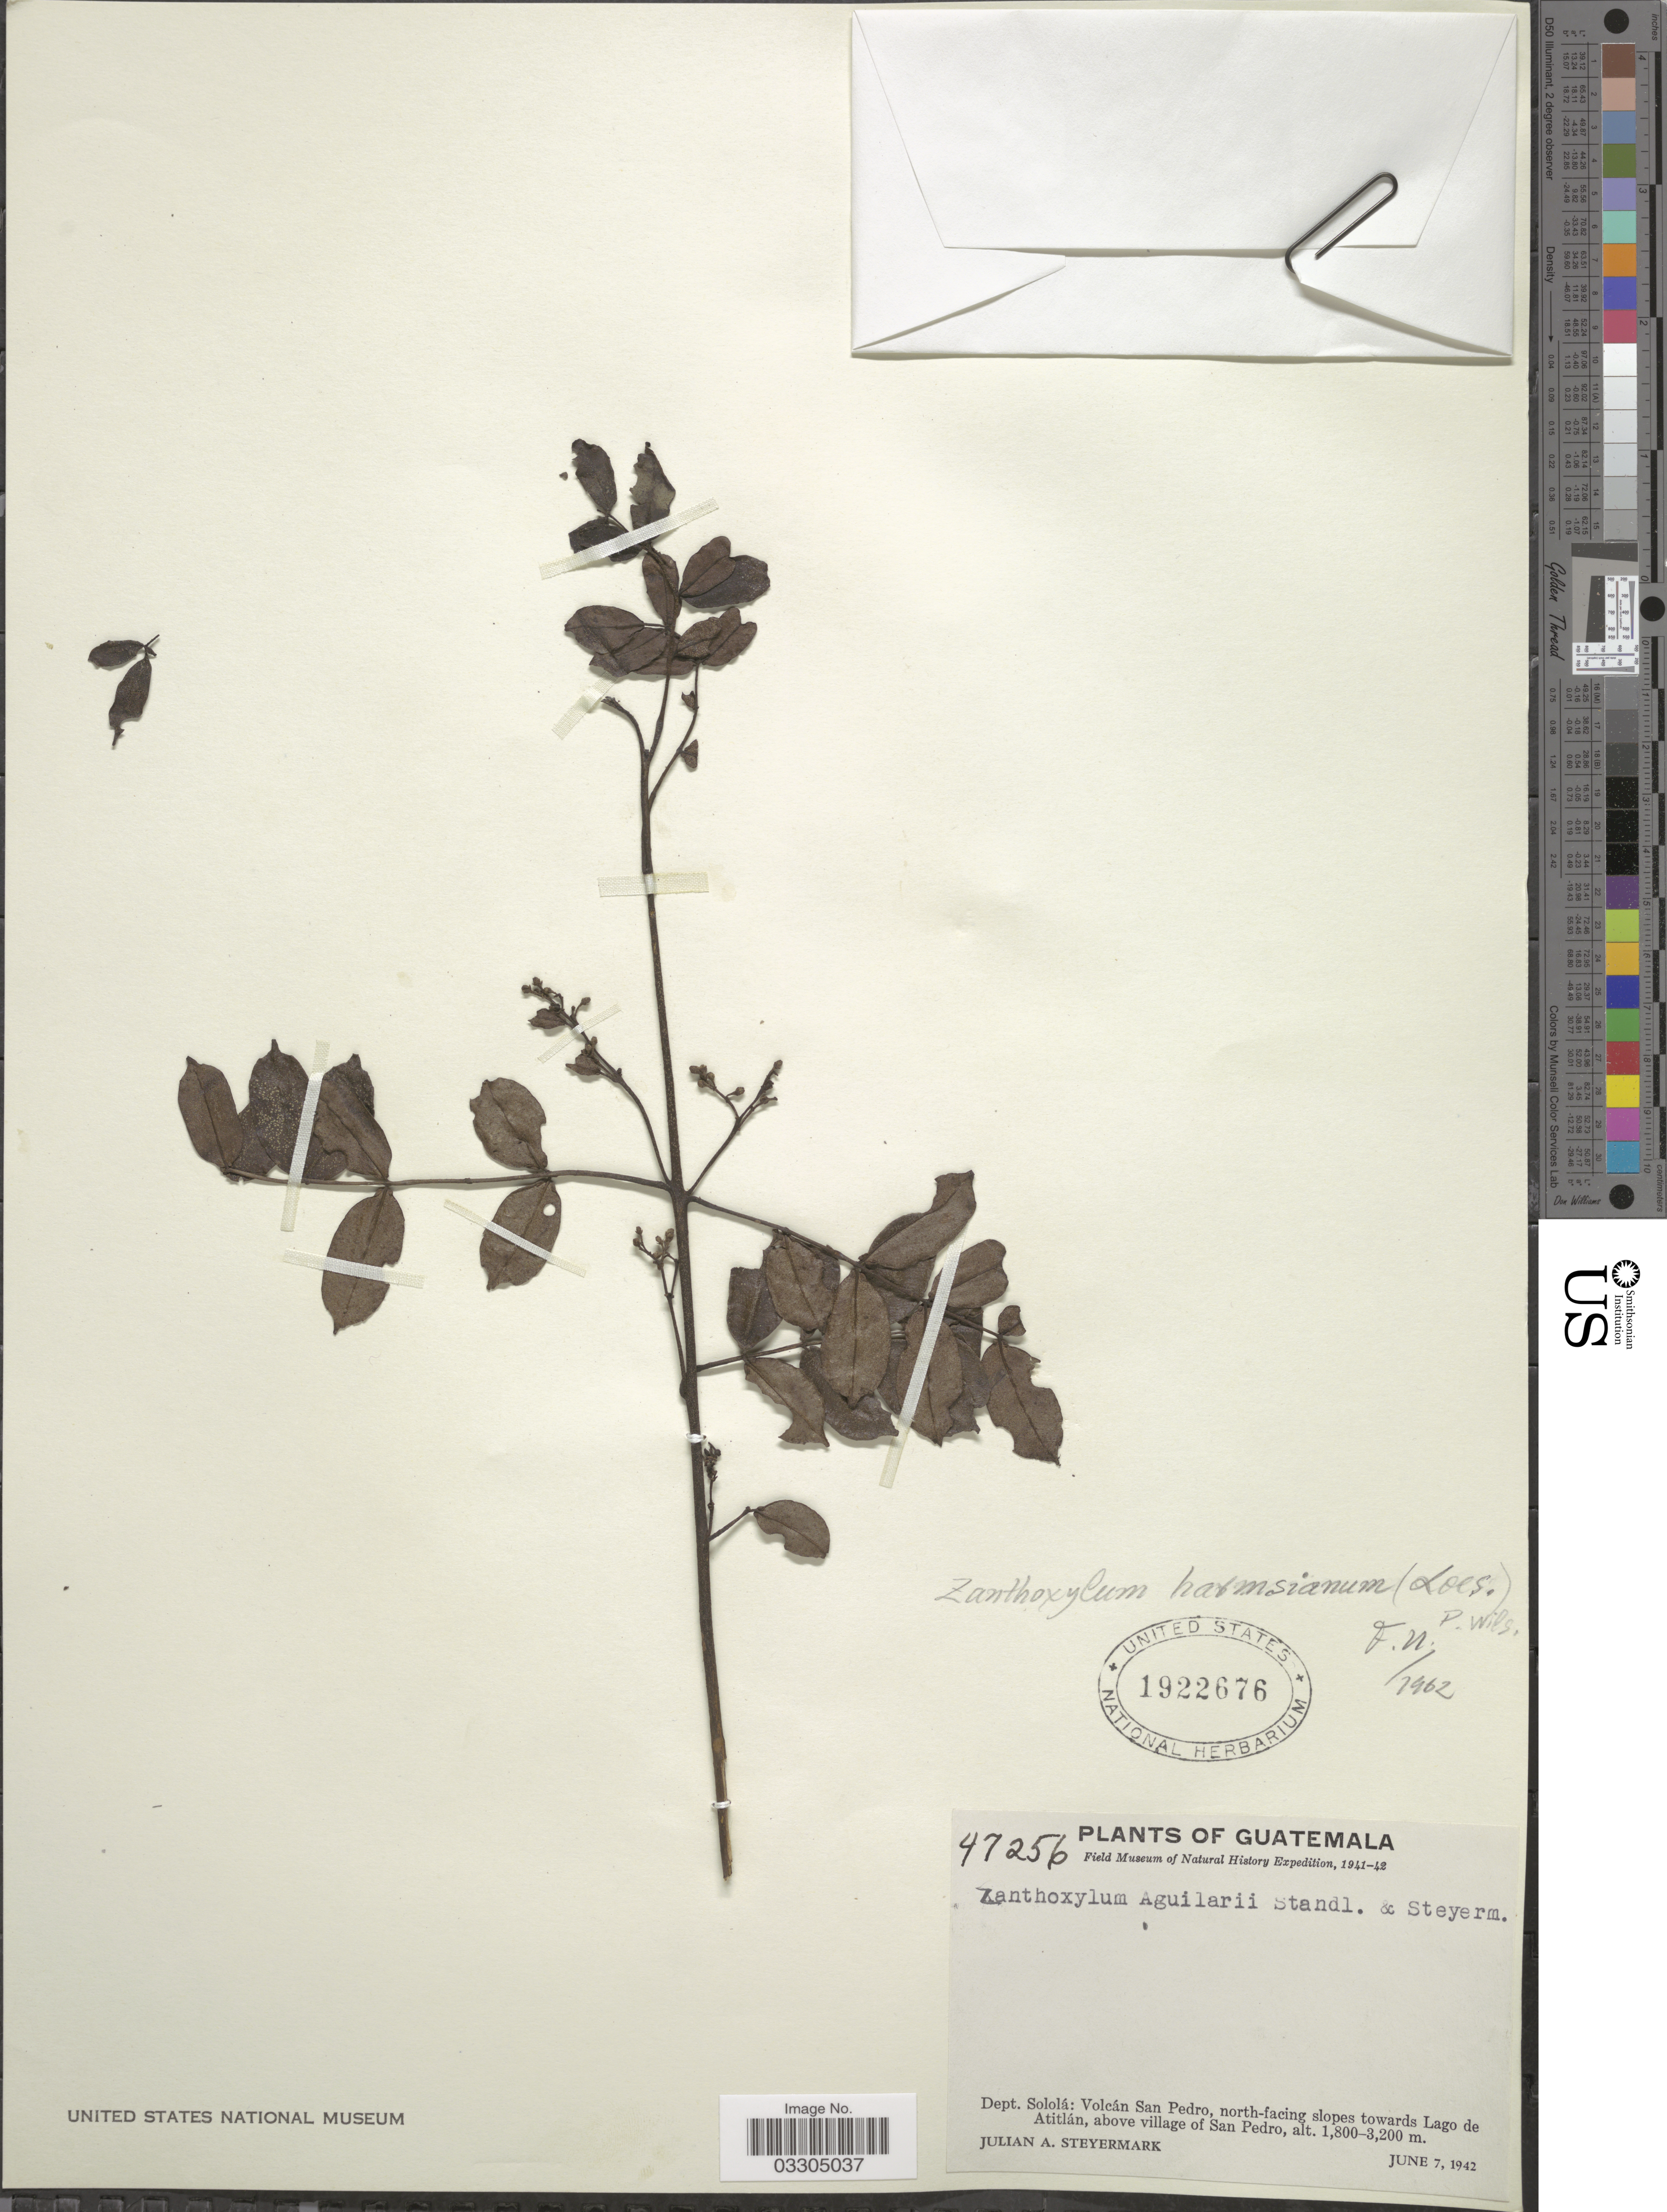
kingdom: Plantae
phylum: Tracheophyta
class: Magnoliopsida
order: Sapindales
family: Rutaceae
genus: Zanthoxylum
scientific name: Zanthoxylum harmsianum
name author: (Loes.) P. Wilson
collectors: J. Steyermark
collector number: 47256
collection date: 1942-06-07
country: Guatemala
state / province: Sololá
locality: Dept. Sololá: Volcán San Pedro, north-facing slopes towards Lago de Atitlán, above village of San Pedro.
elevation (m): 1800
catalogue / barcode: US 1922676